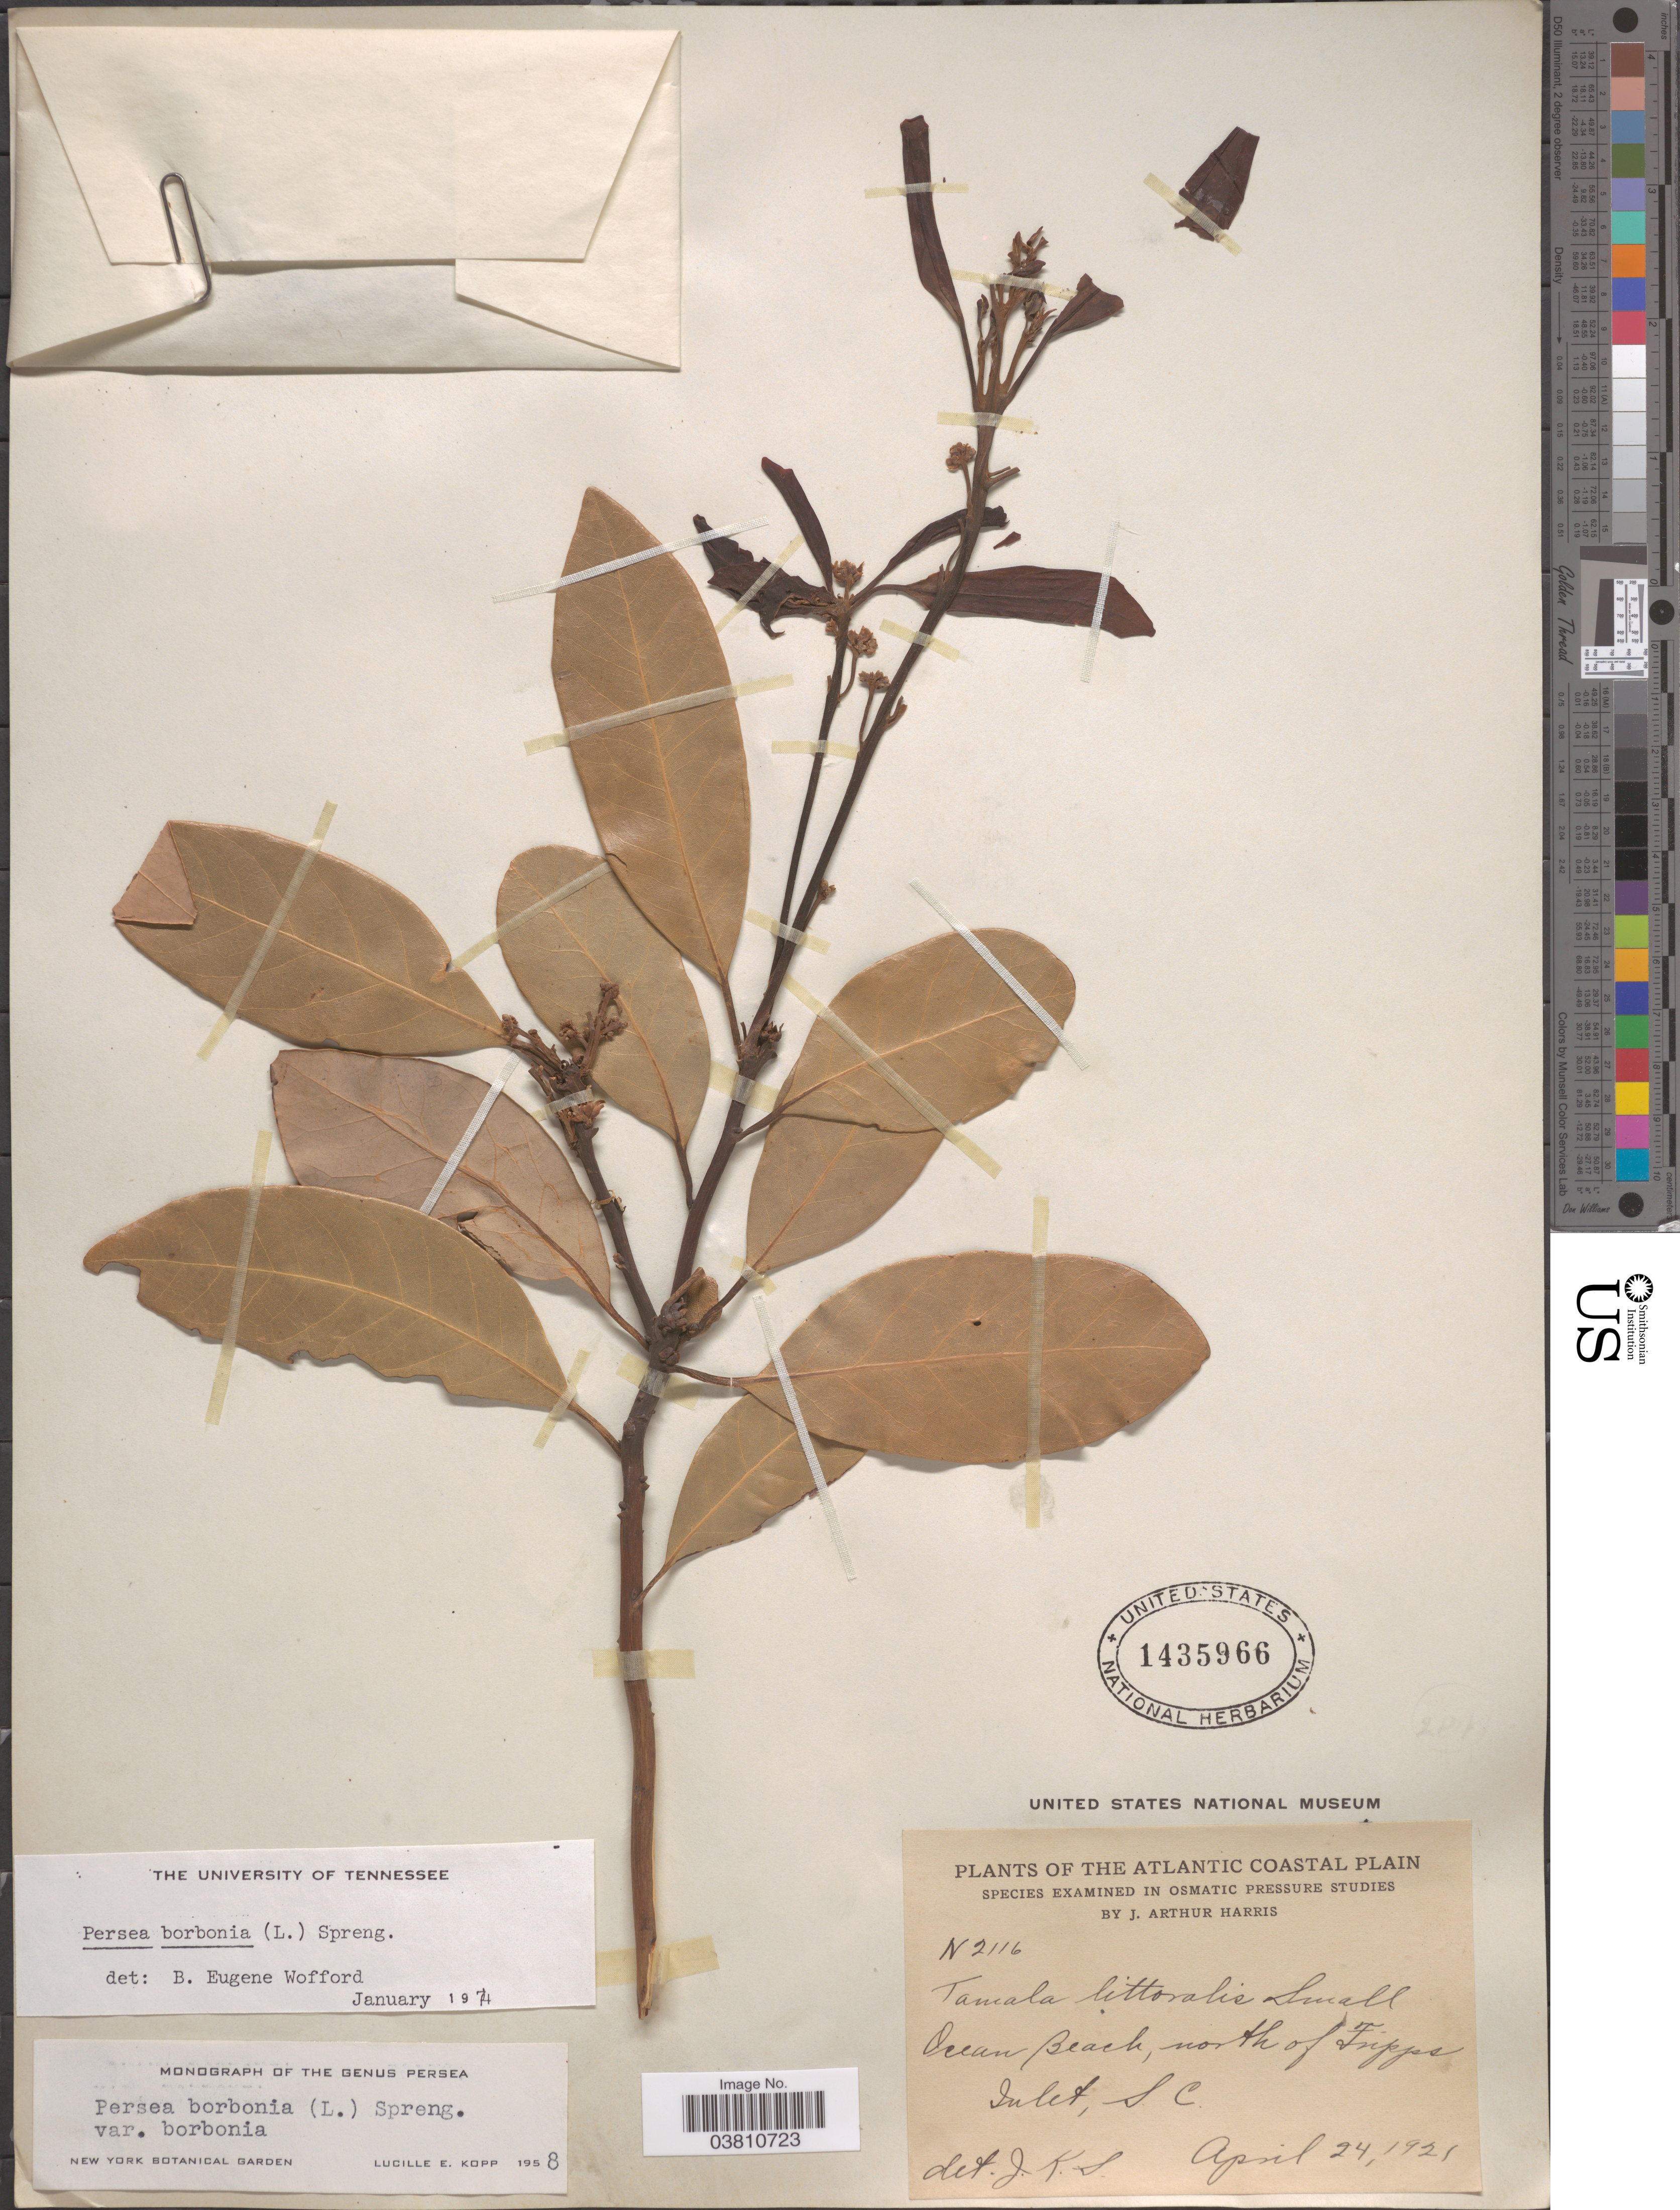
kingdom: Plantae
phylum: Tracheophyta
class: Magnoliopsida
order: Laurales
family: Lauraceae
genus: Persea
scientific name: Persea borbonia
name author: (L.) Spreng.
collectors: J. A. Harris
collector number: N2116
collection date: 1921-04-24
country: United States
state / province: South Carolina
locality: The Atlantic Coastal Plain. Ocean Beach, north of Fripps Inlet.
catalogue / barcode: US 1435966